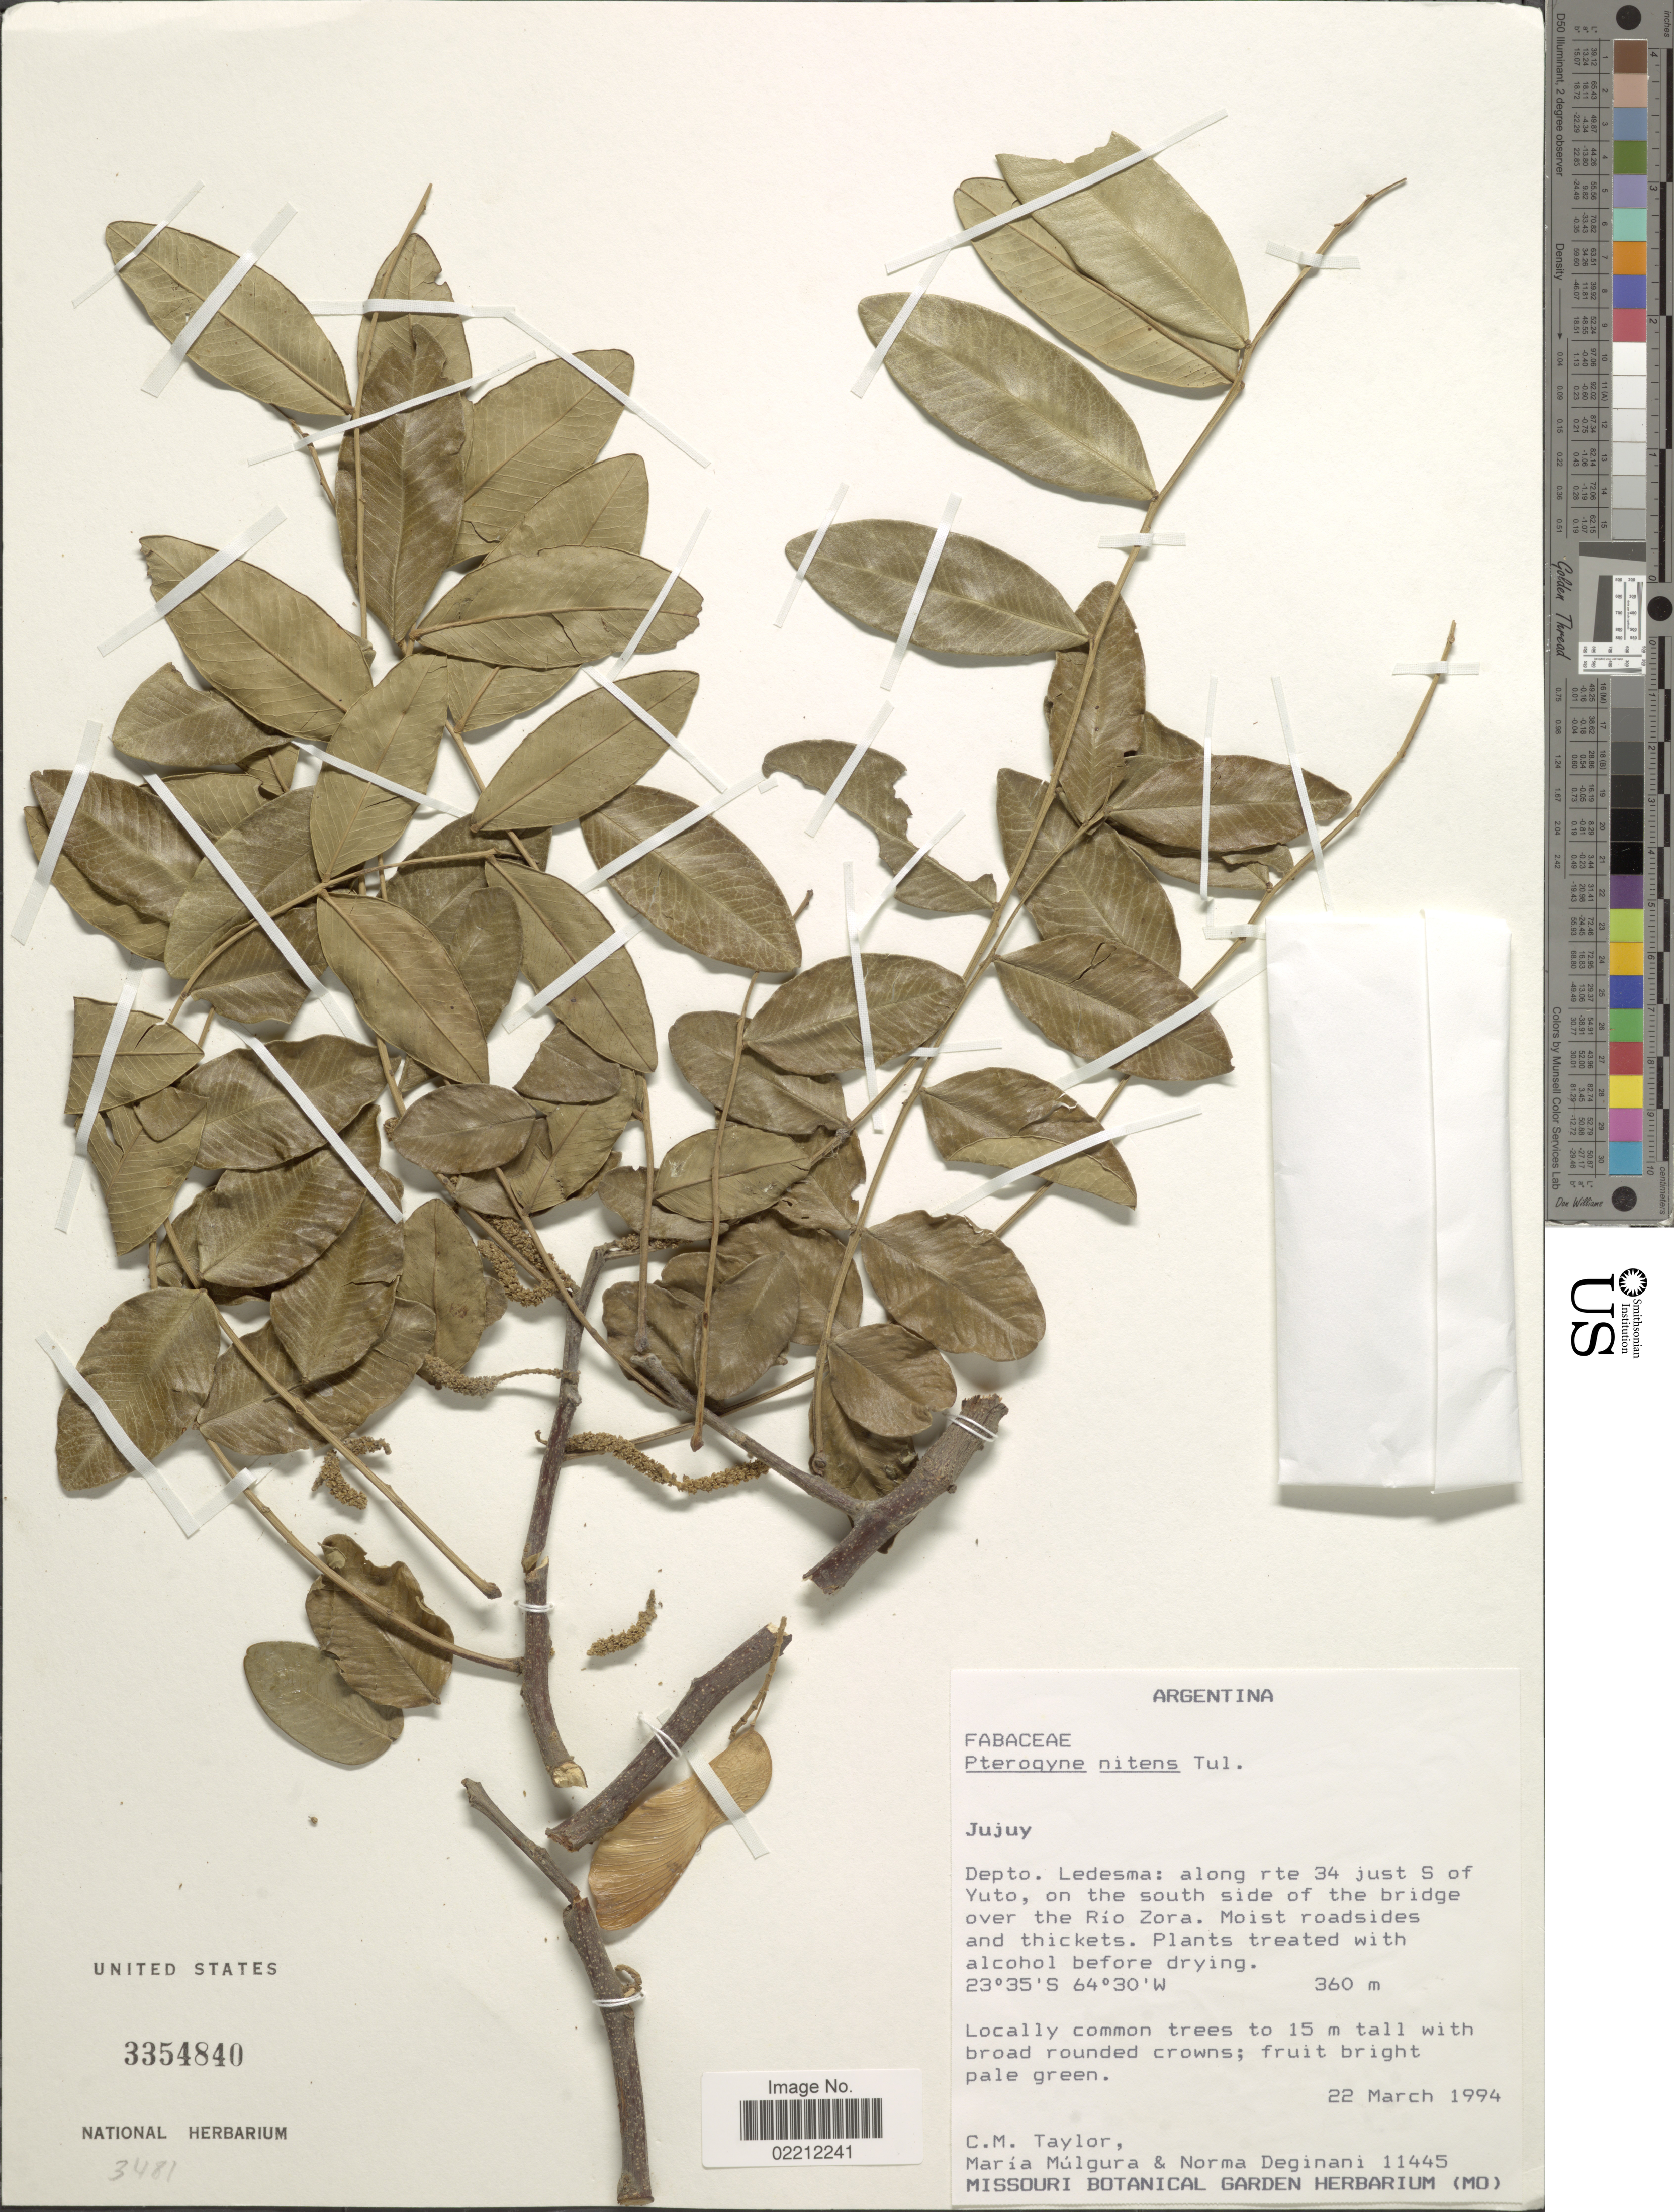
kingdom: Plantae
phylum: Tracheophyta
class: Magnoliopsida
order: Fabales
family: Fabaceae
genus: Pterogyne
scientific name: Pterogyne nitens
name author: Tul.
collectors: C. M. Taylor, M. Múlgura & N. Deginani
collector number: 11445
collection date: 1994-03-22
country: Argentina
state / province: Jujuy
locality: Jujuy. Depto. Ledesma: along rte 34 just S of Yuto, on the south side of the bridge over the Rio Zora.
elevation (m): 360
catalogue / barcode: US 3354840